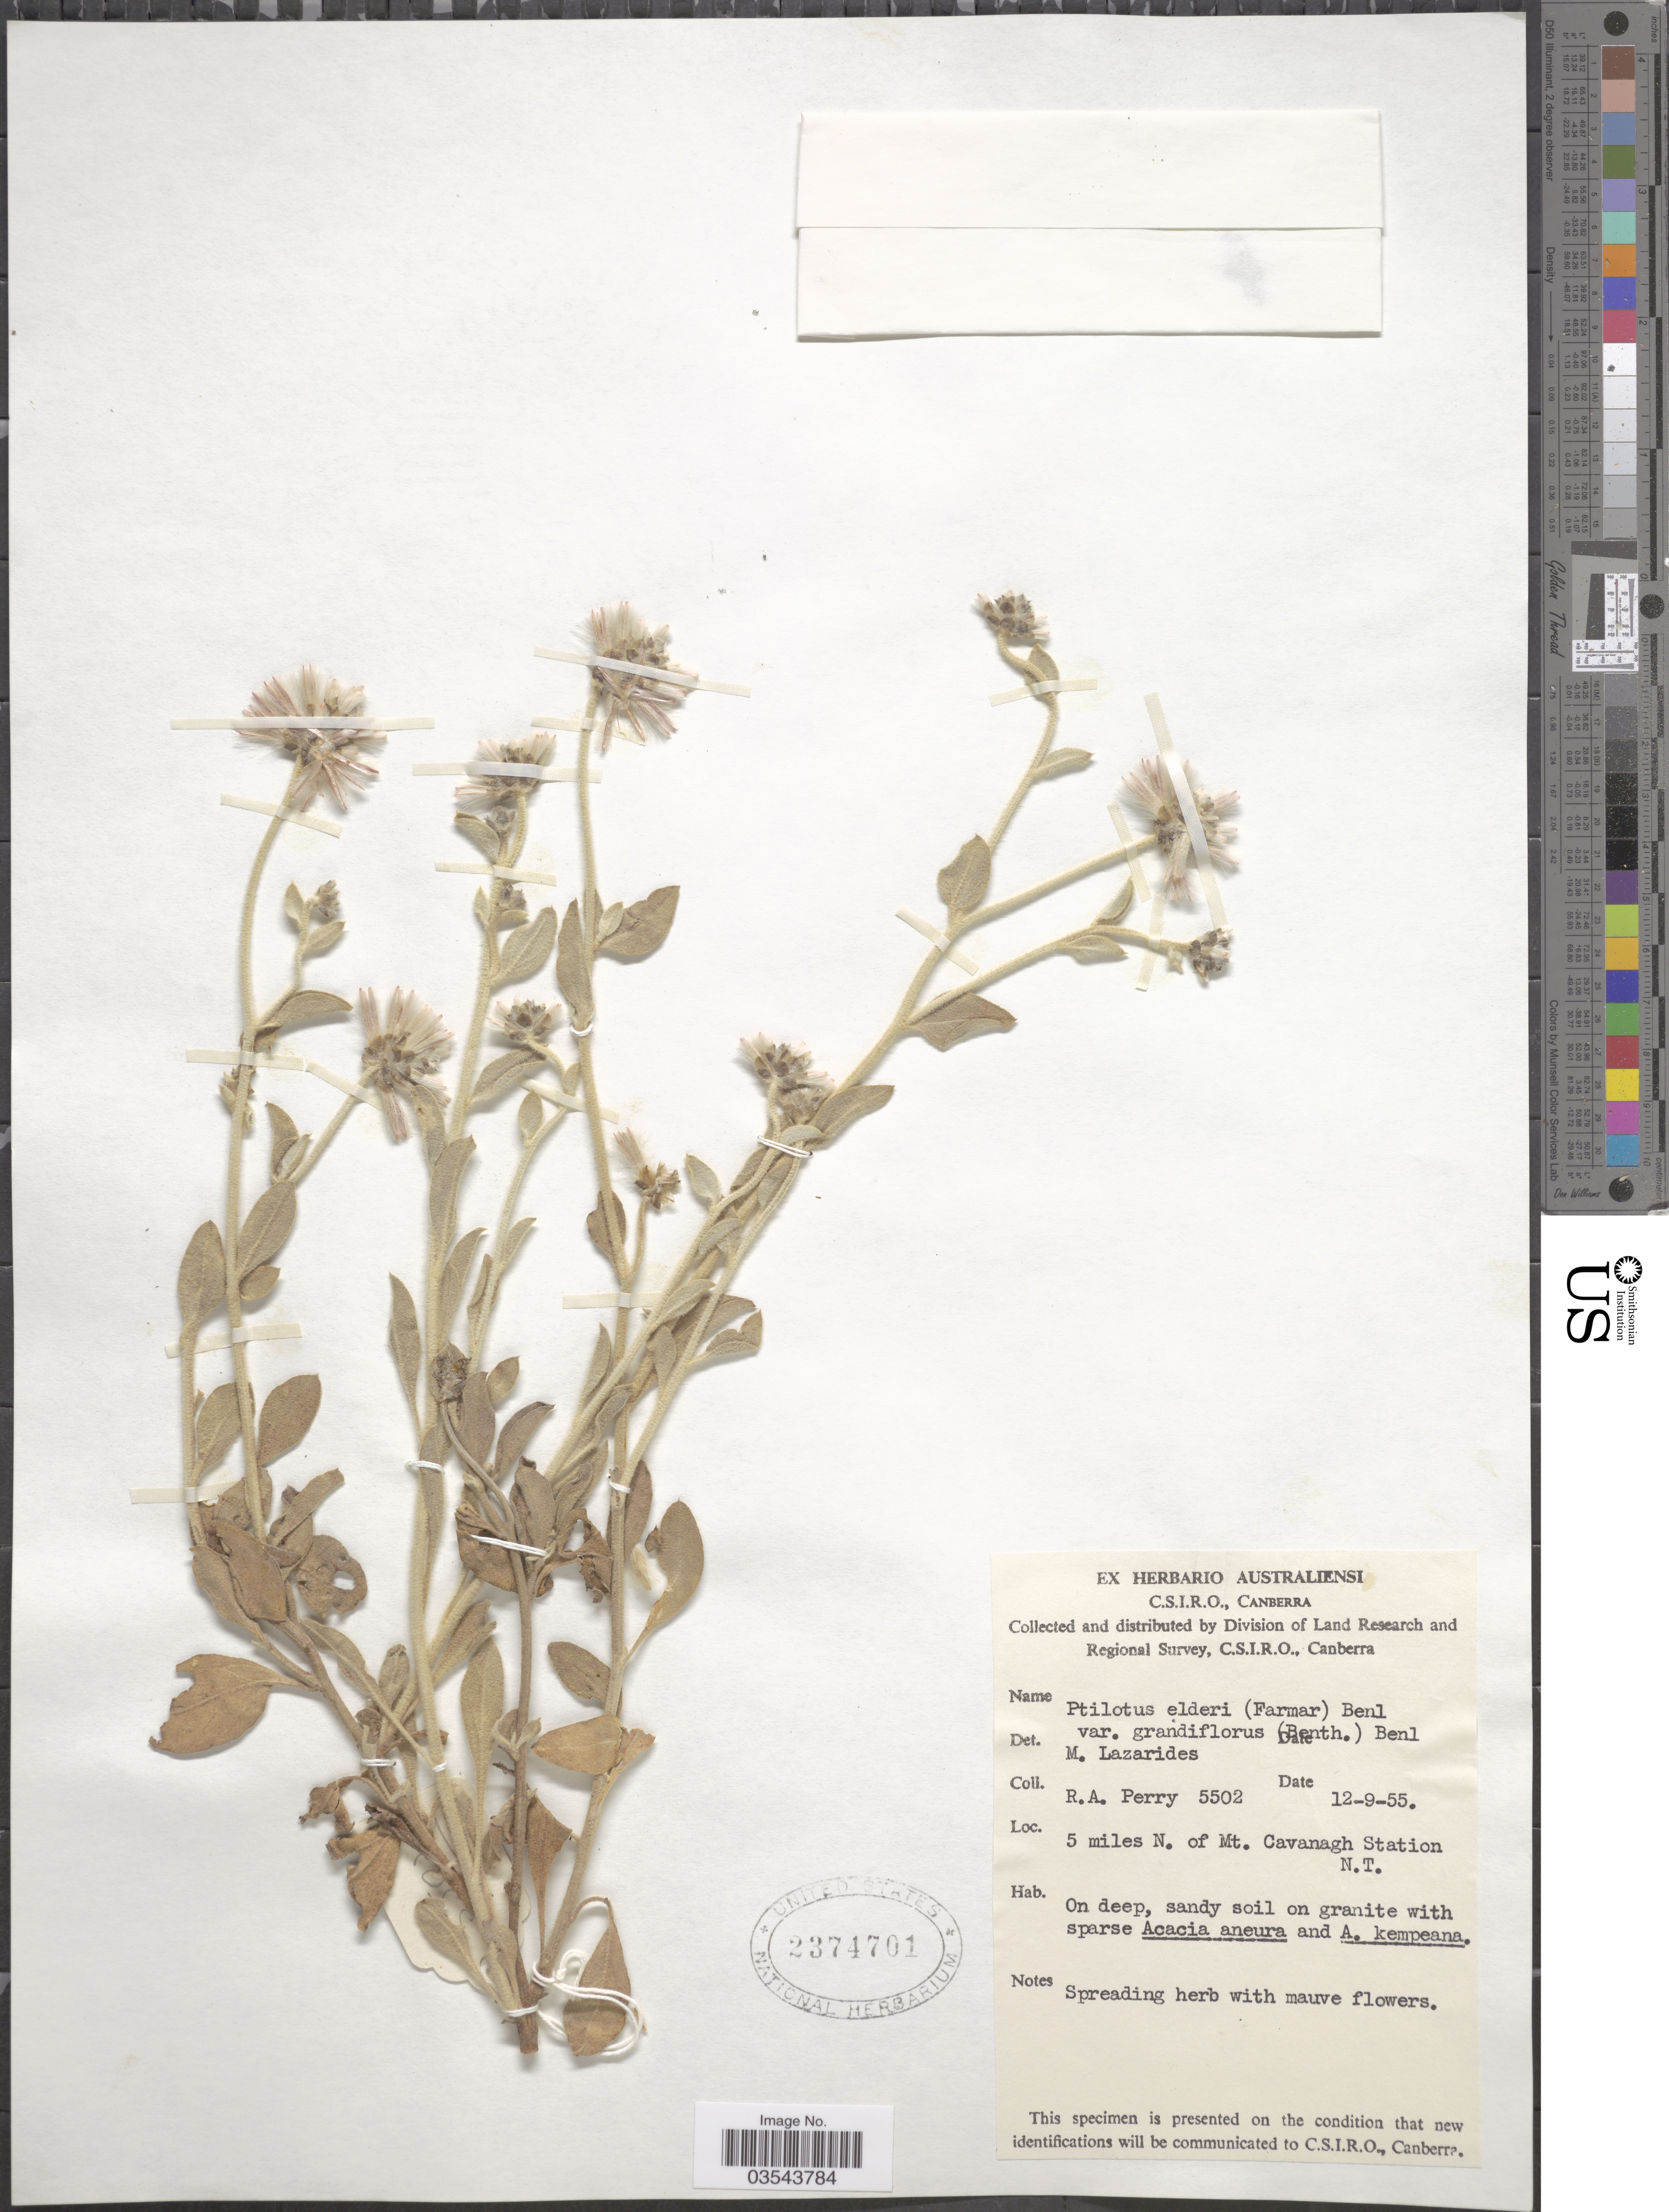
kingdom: Plantae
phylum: Tracheophyta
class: Magnoliopsida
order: Caryophyllales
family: Amaranthaceae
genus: Ptilotus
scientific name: Ptilotus sessilifolius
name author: (Lindl.) Benl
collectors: Perry, R. A.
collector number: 5502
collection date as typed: Transcribed d/m/y: 12/9/55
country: Australia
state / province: Northern Territory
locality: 5 miles N. of Mt. Cavanagh Station, N.T.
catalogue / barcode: US 2374701